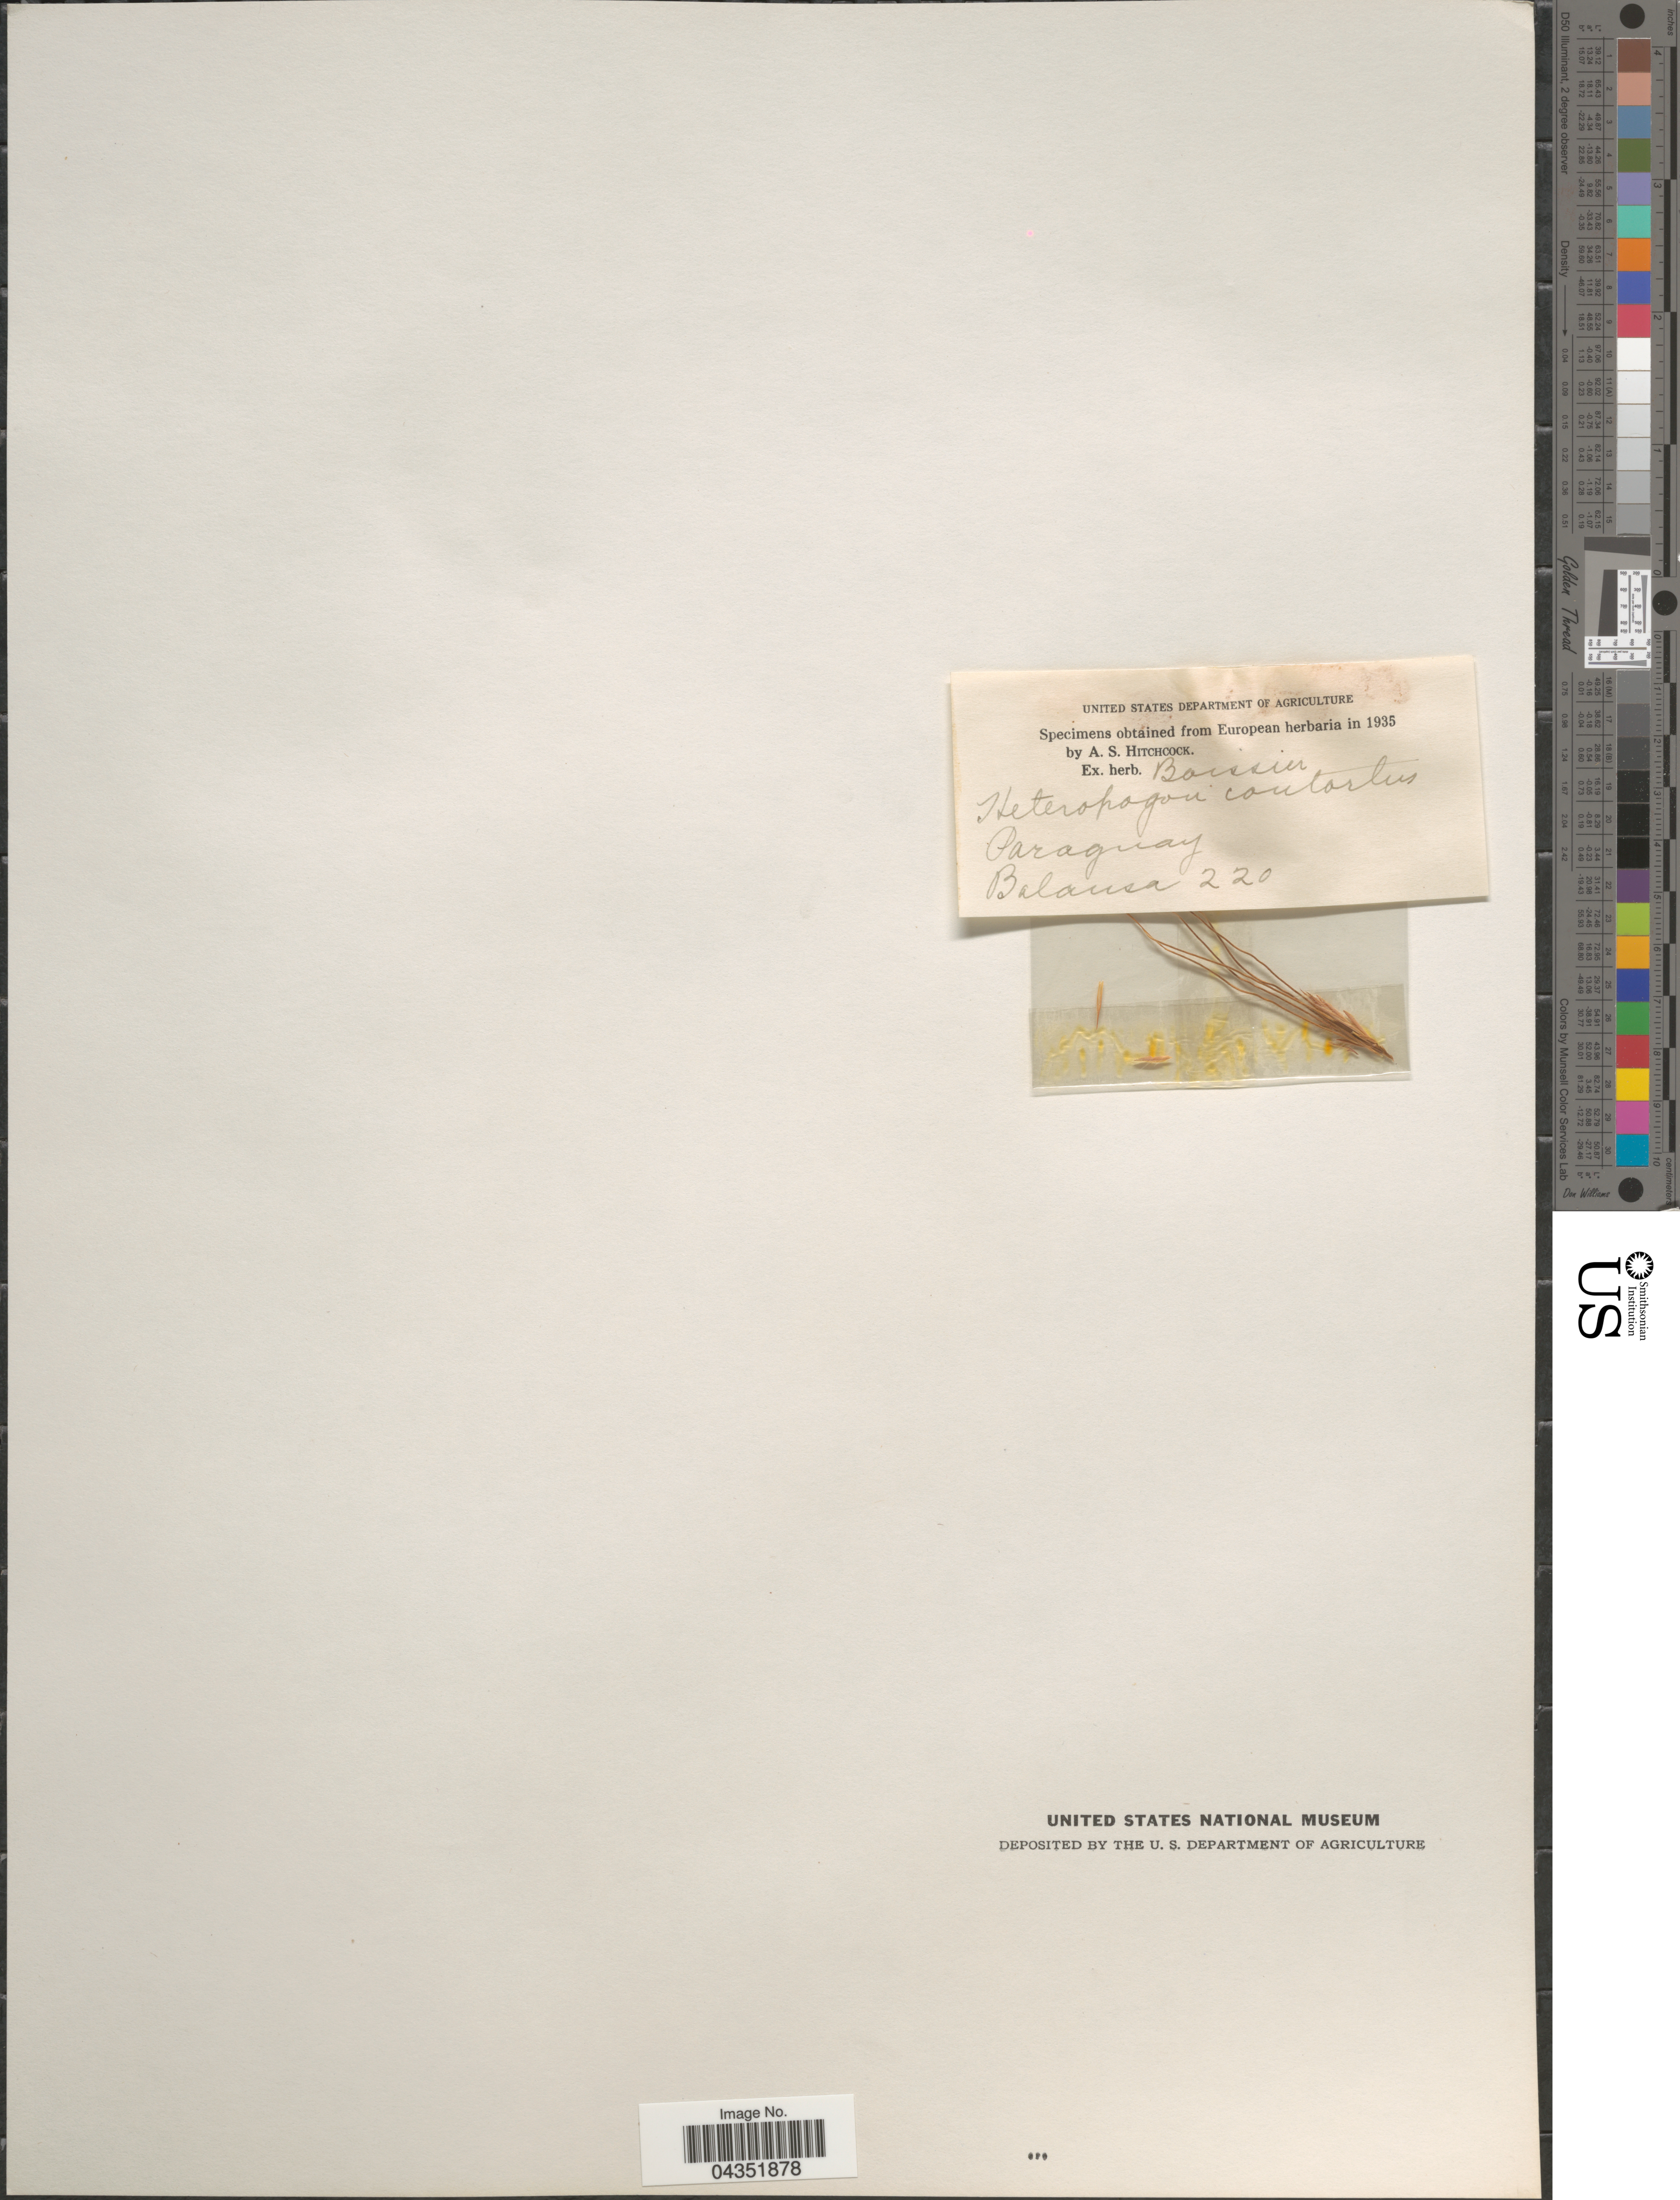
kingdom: Plantae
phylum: Tracheophyta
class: Liliopsida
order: Poales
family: Poaceae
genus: Heteropogon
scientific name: Heteropogon contortus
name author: (L.) P. Beauv. ex Roem. & Schult.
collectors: -. Balansa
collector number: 220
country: Paraguay